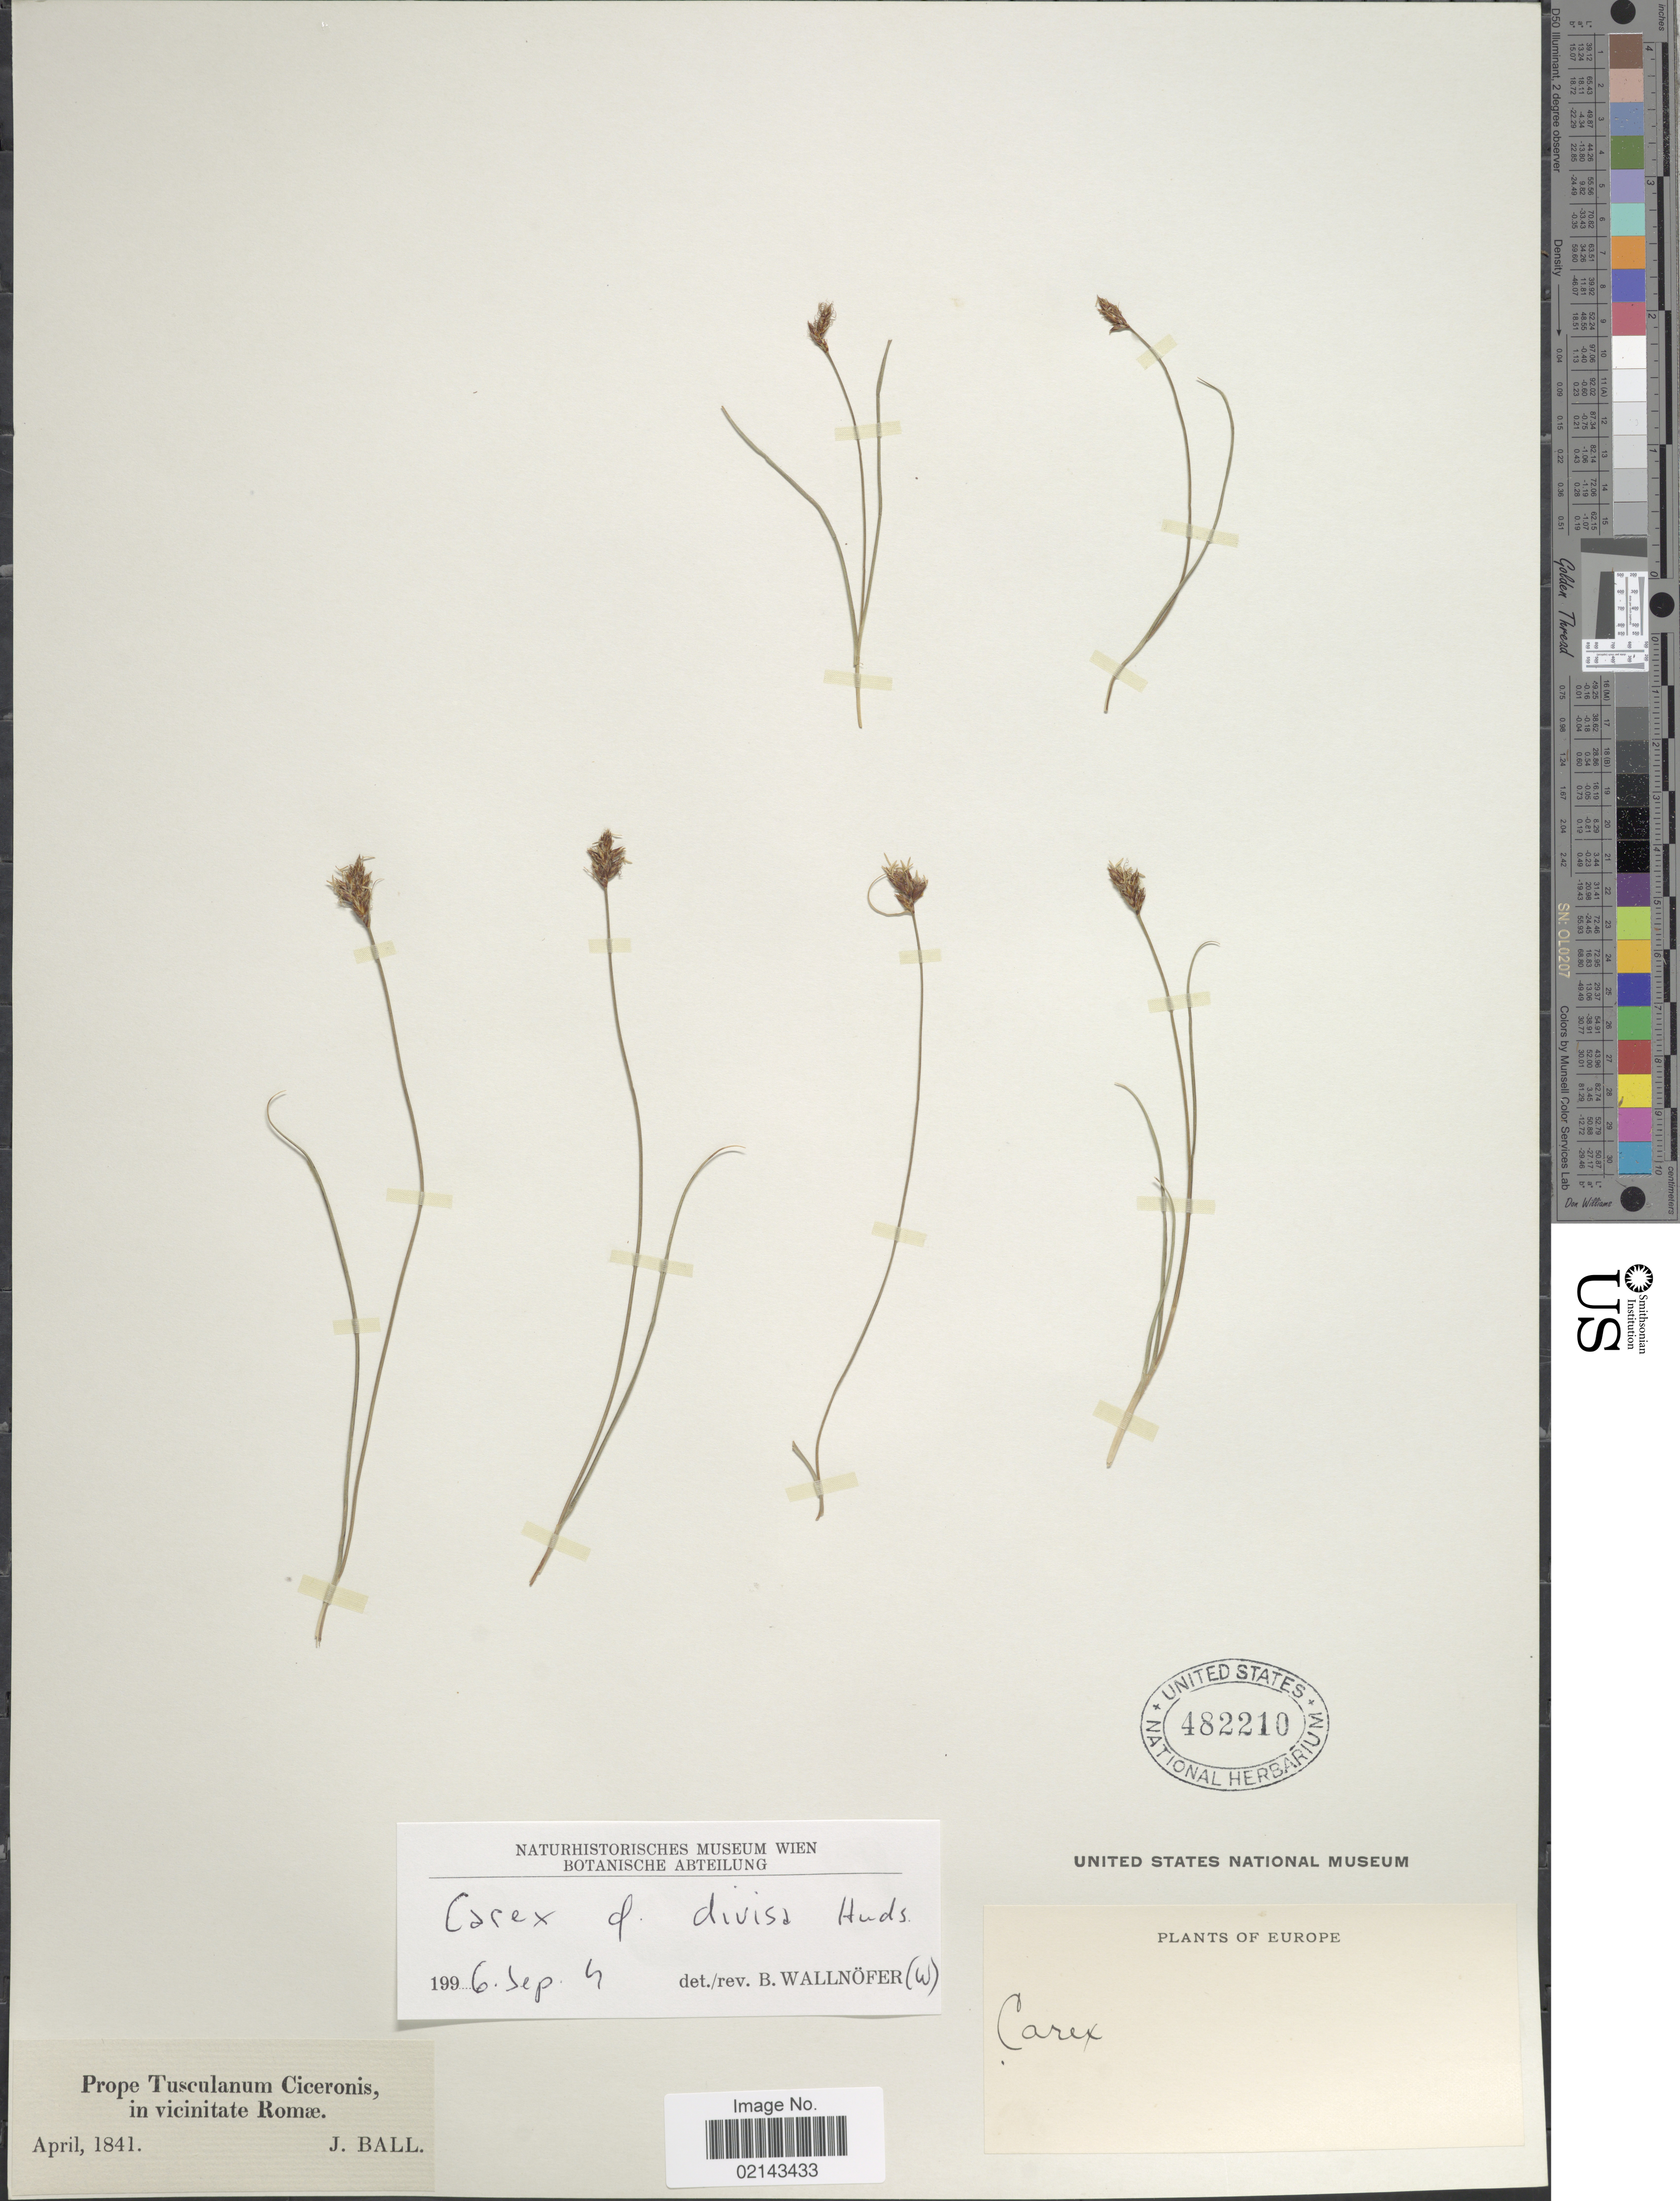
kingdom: Plantae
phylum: Tracheophyta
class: Liliopsida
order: Poales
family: Cyperaceae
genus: Carex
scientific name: Carex divisa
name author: Huds.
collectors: J. Ball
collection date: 1841-04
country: Italy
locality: Prope Tusculanum Ciceronis, in vicinitate Romae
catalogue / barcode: US 482210